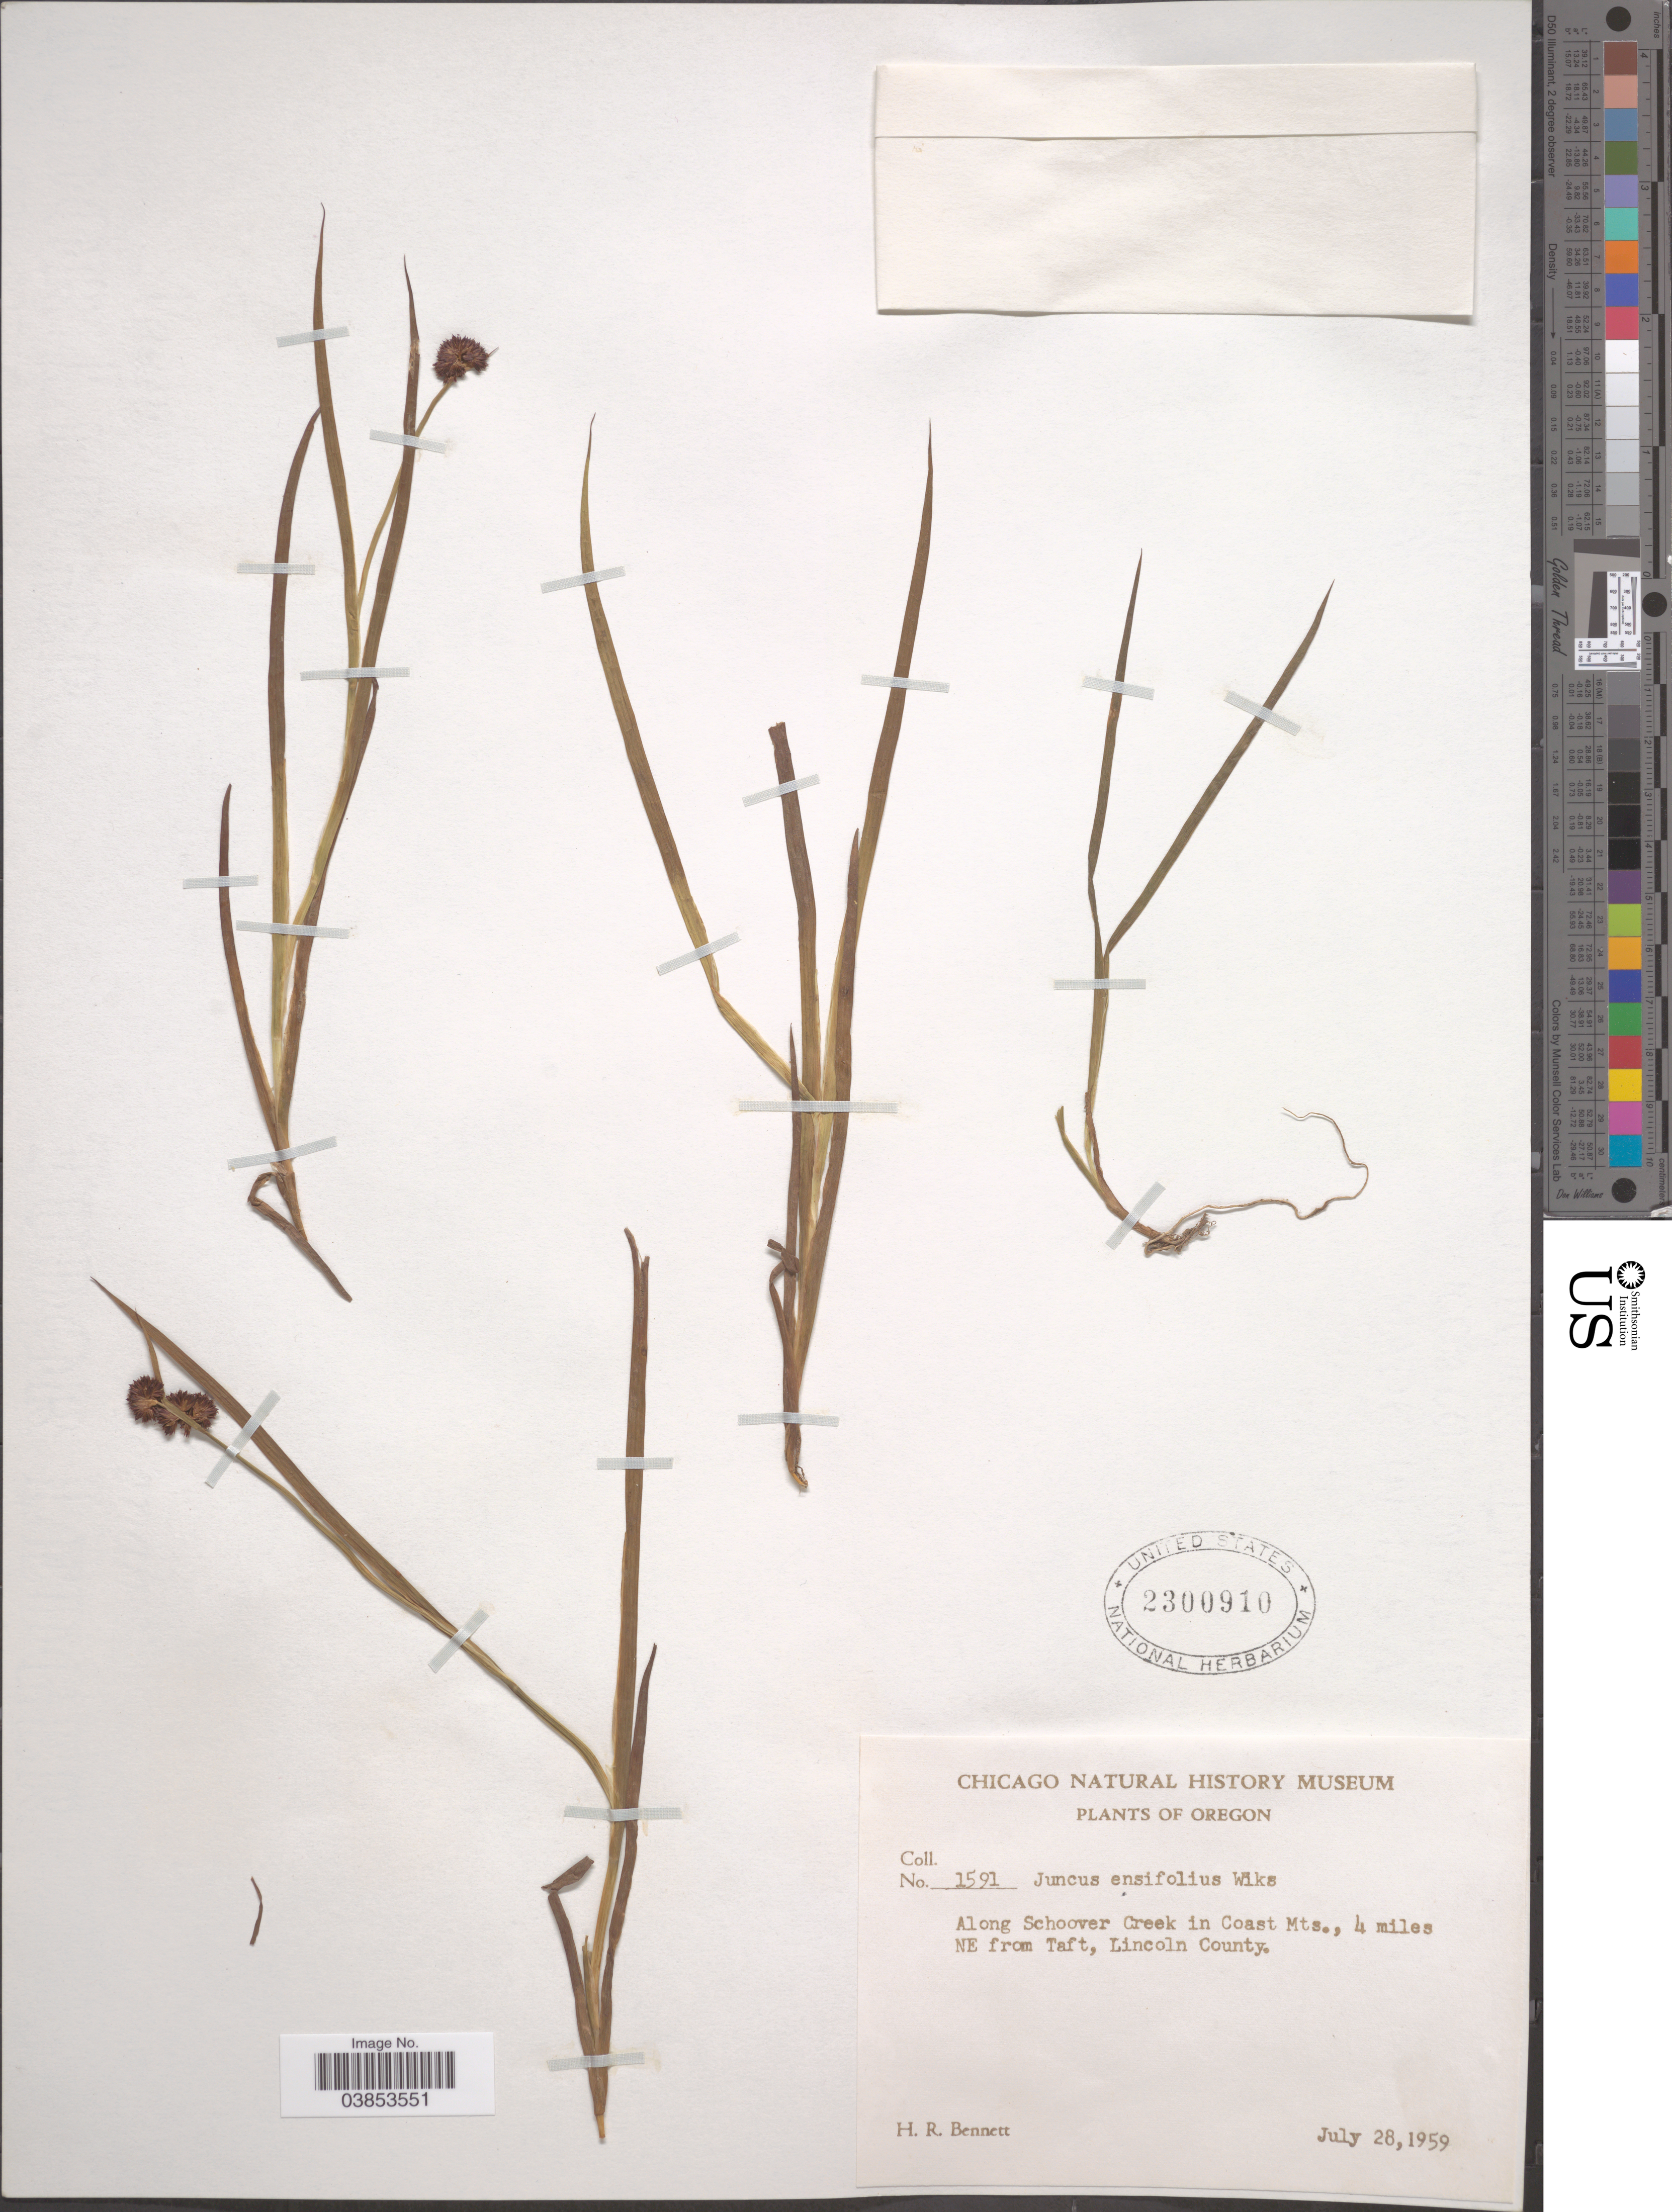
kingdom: Plantae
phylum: Tracheophyta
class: Liliopsida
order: Poales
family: Juncaceae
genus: Juncus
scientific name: Juncus ensifolius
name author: Wikstr.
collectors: H. R. Bennett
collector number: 1591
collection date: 1959-07-28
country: United States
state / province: Oregon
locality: Along Schoover Creek in Coast Mts., 4 miles NE from Taft, Lincoln County.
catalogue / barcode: US 2300910